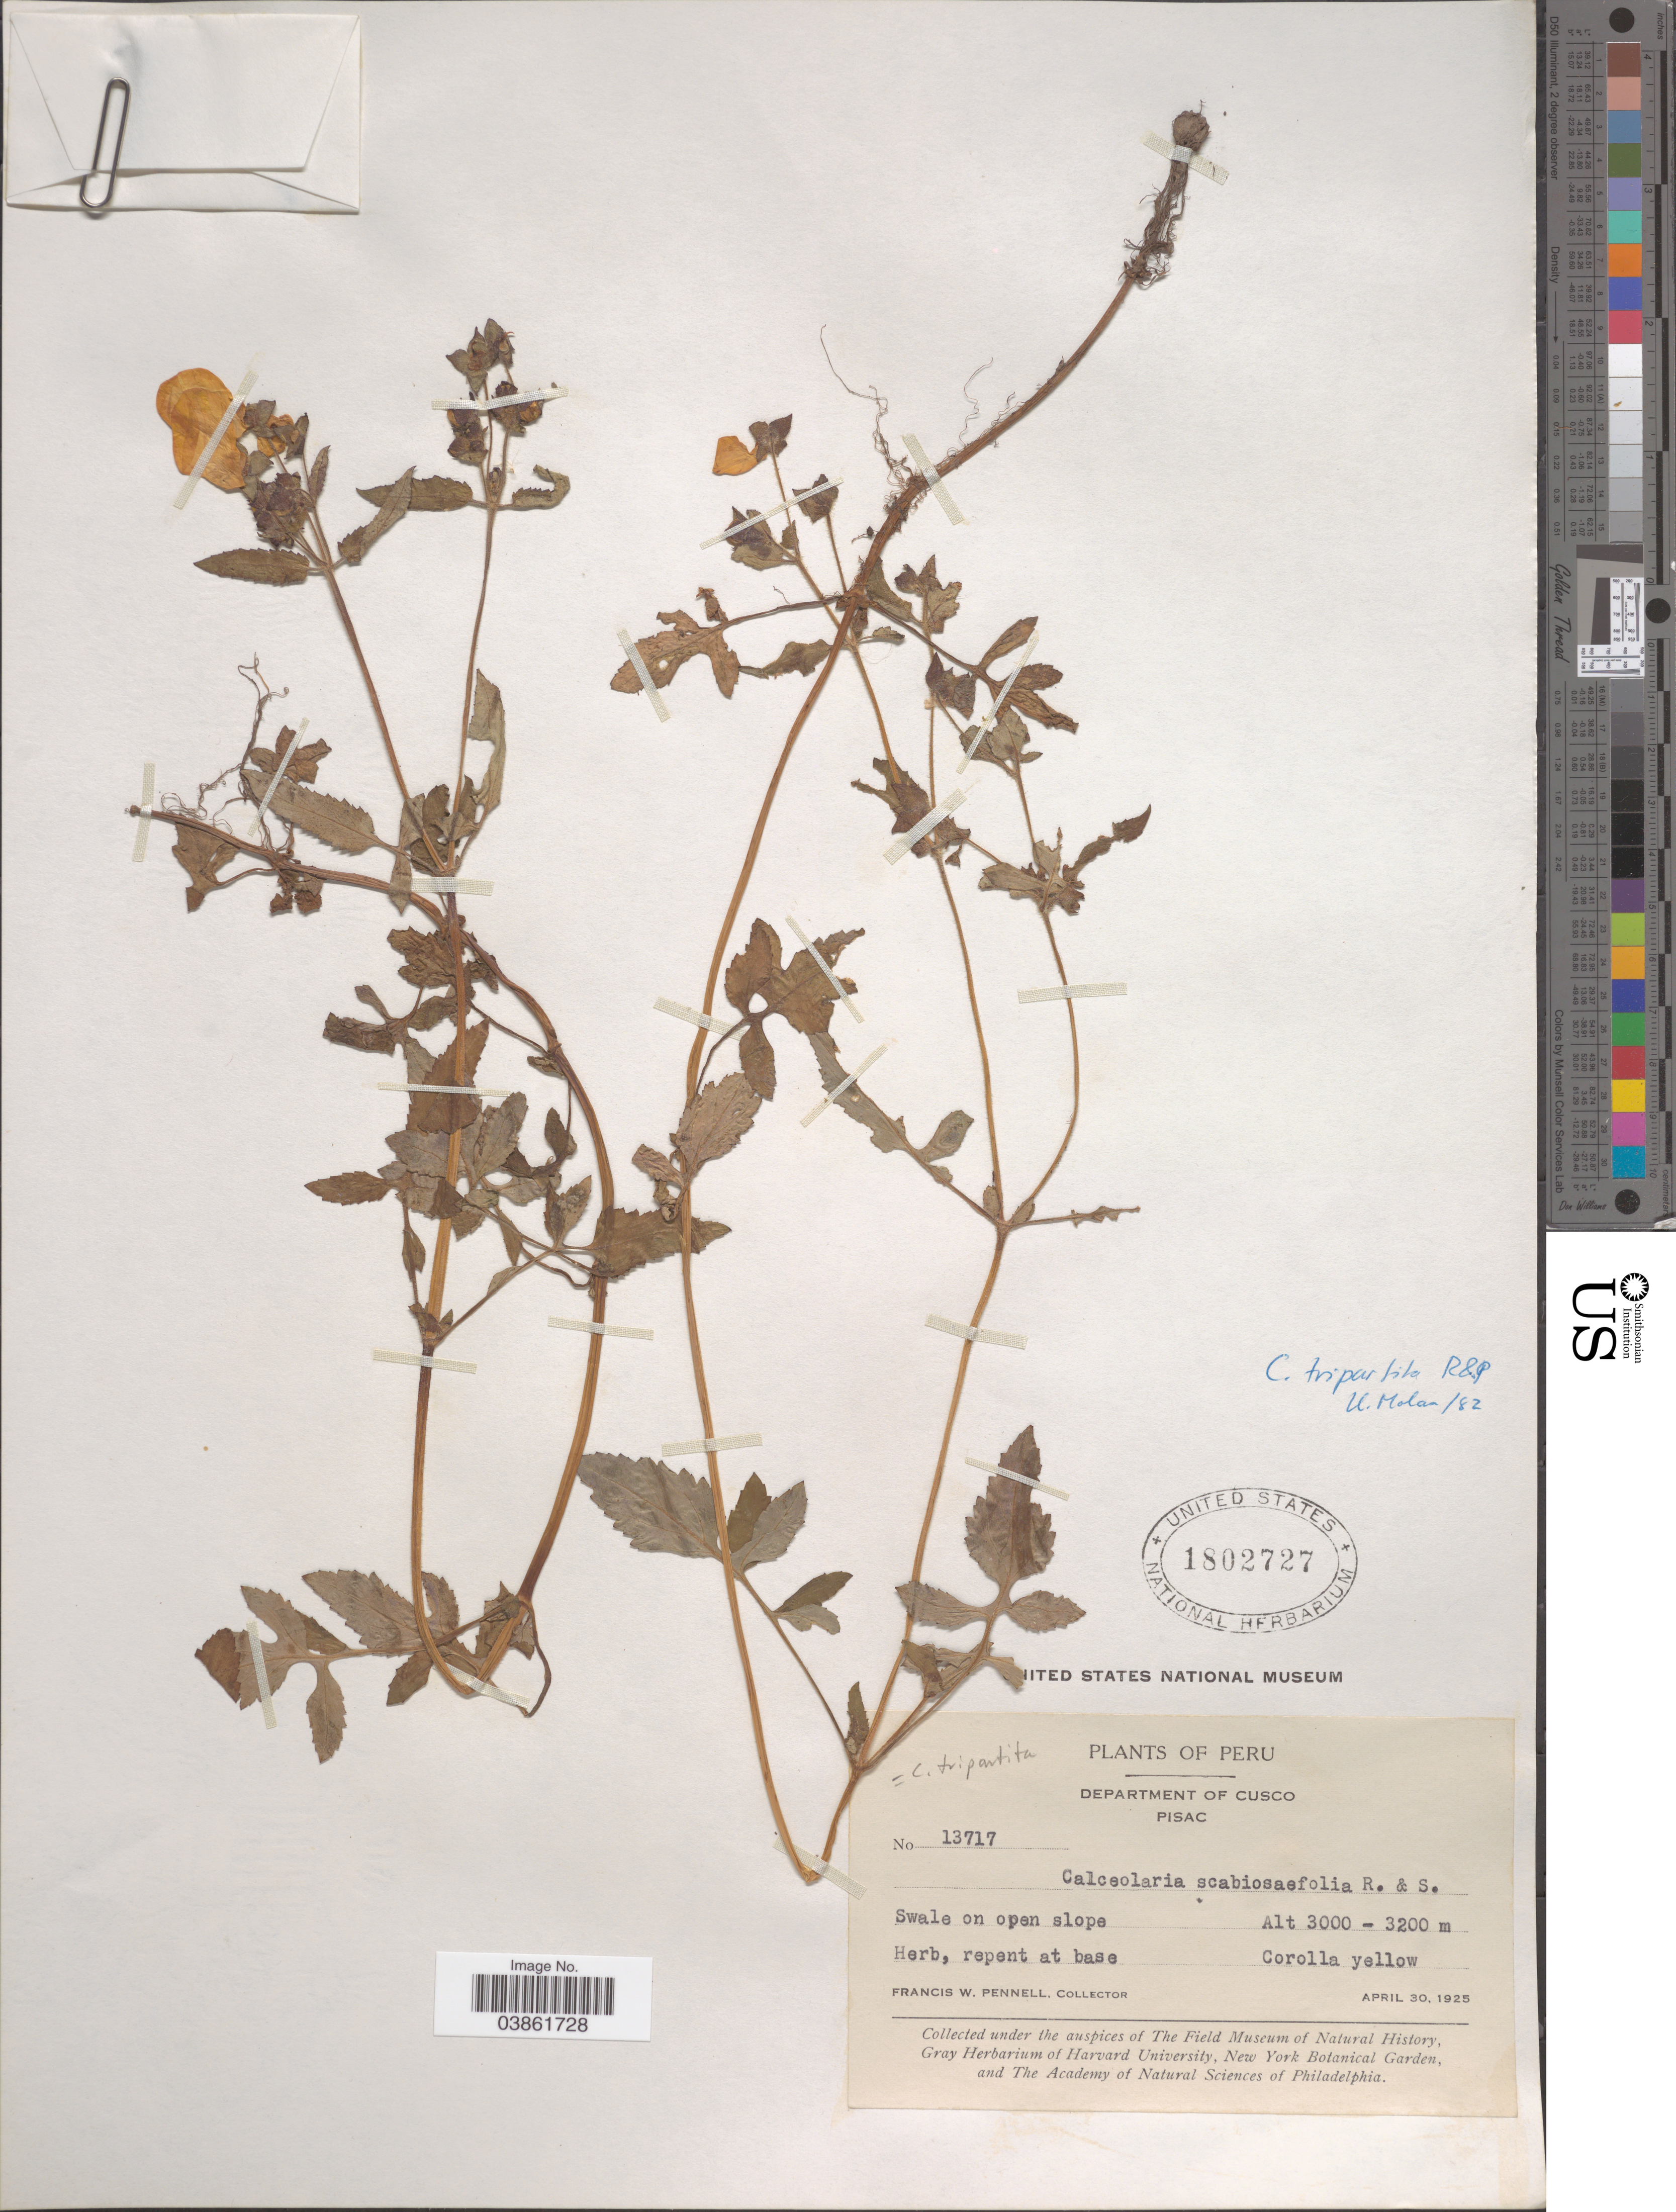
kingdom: Plantae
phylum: Tracheophyta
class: Magnoliopsida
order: Lamiales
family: Calceolariaceae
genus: Calceolaria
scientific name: Calceolaria tripartita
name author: Ruiz & Pav.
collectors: F. W. Pennell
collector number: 13717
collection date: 1925-04-30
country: Peru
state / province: Cusco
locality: Department of Cusco. Pisac.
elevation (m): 3000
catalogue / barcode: US 1802727